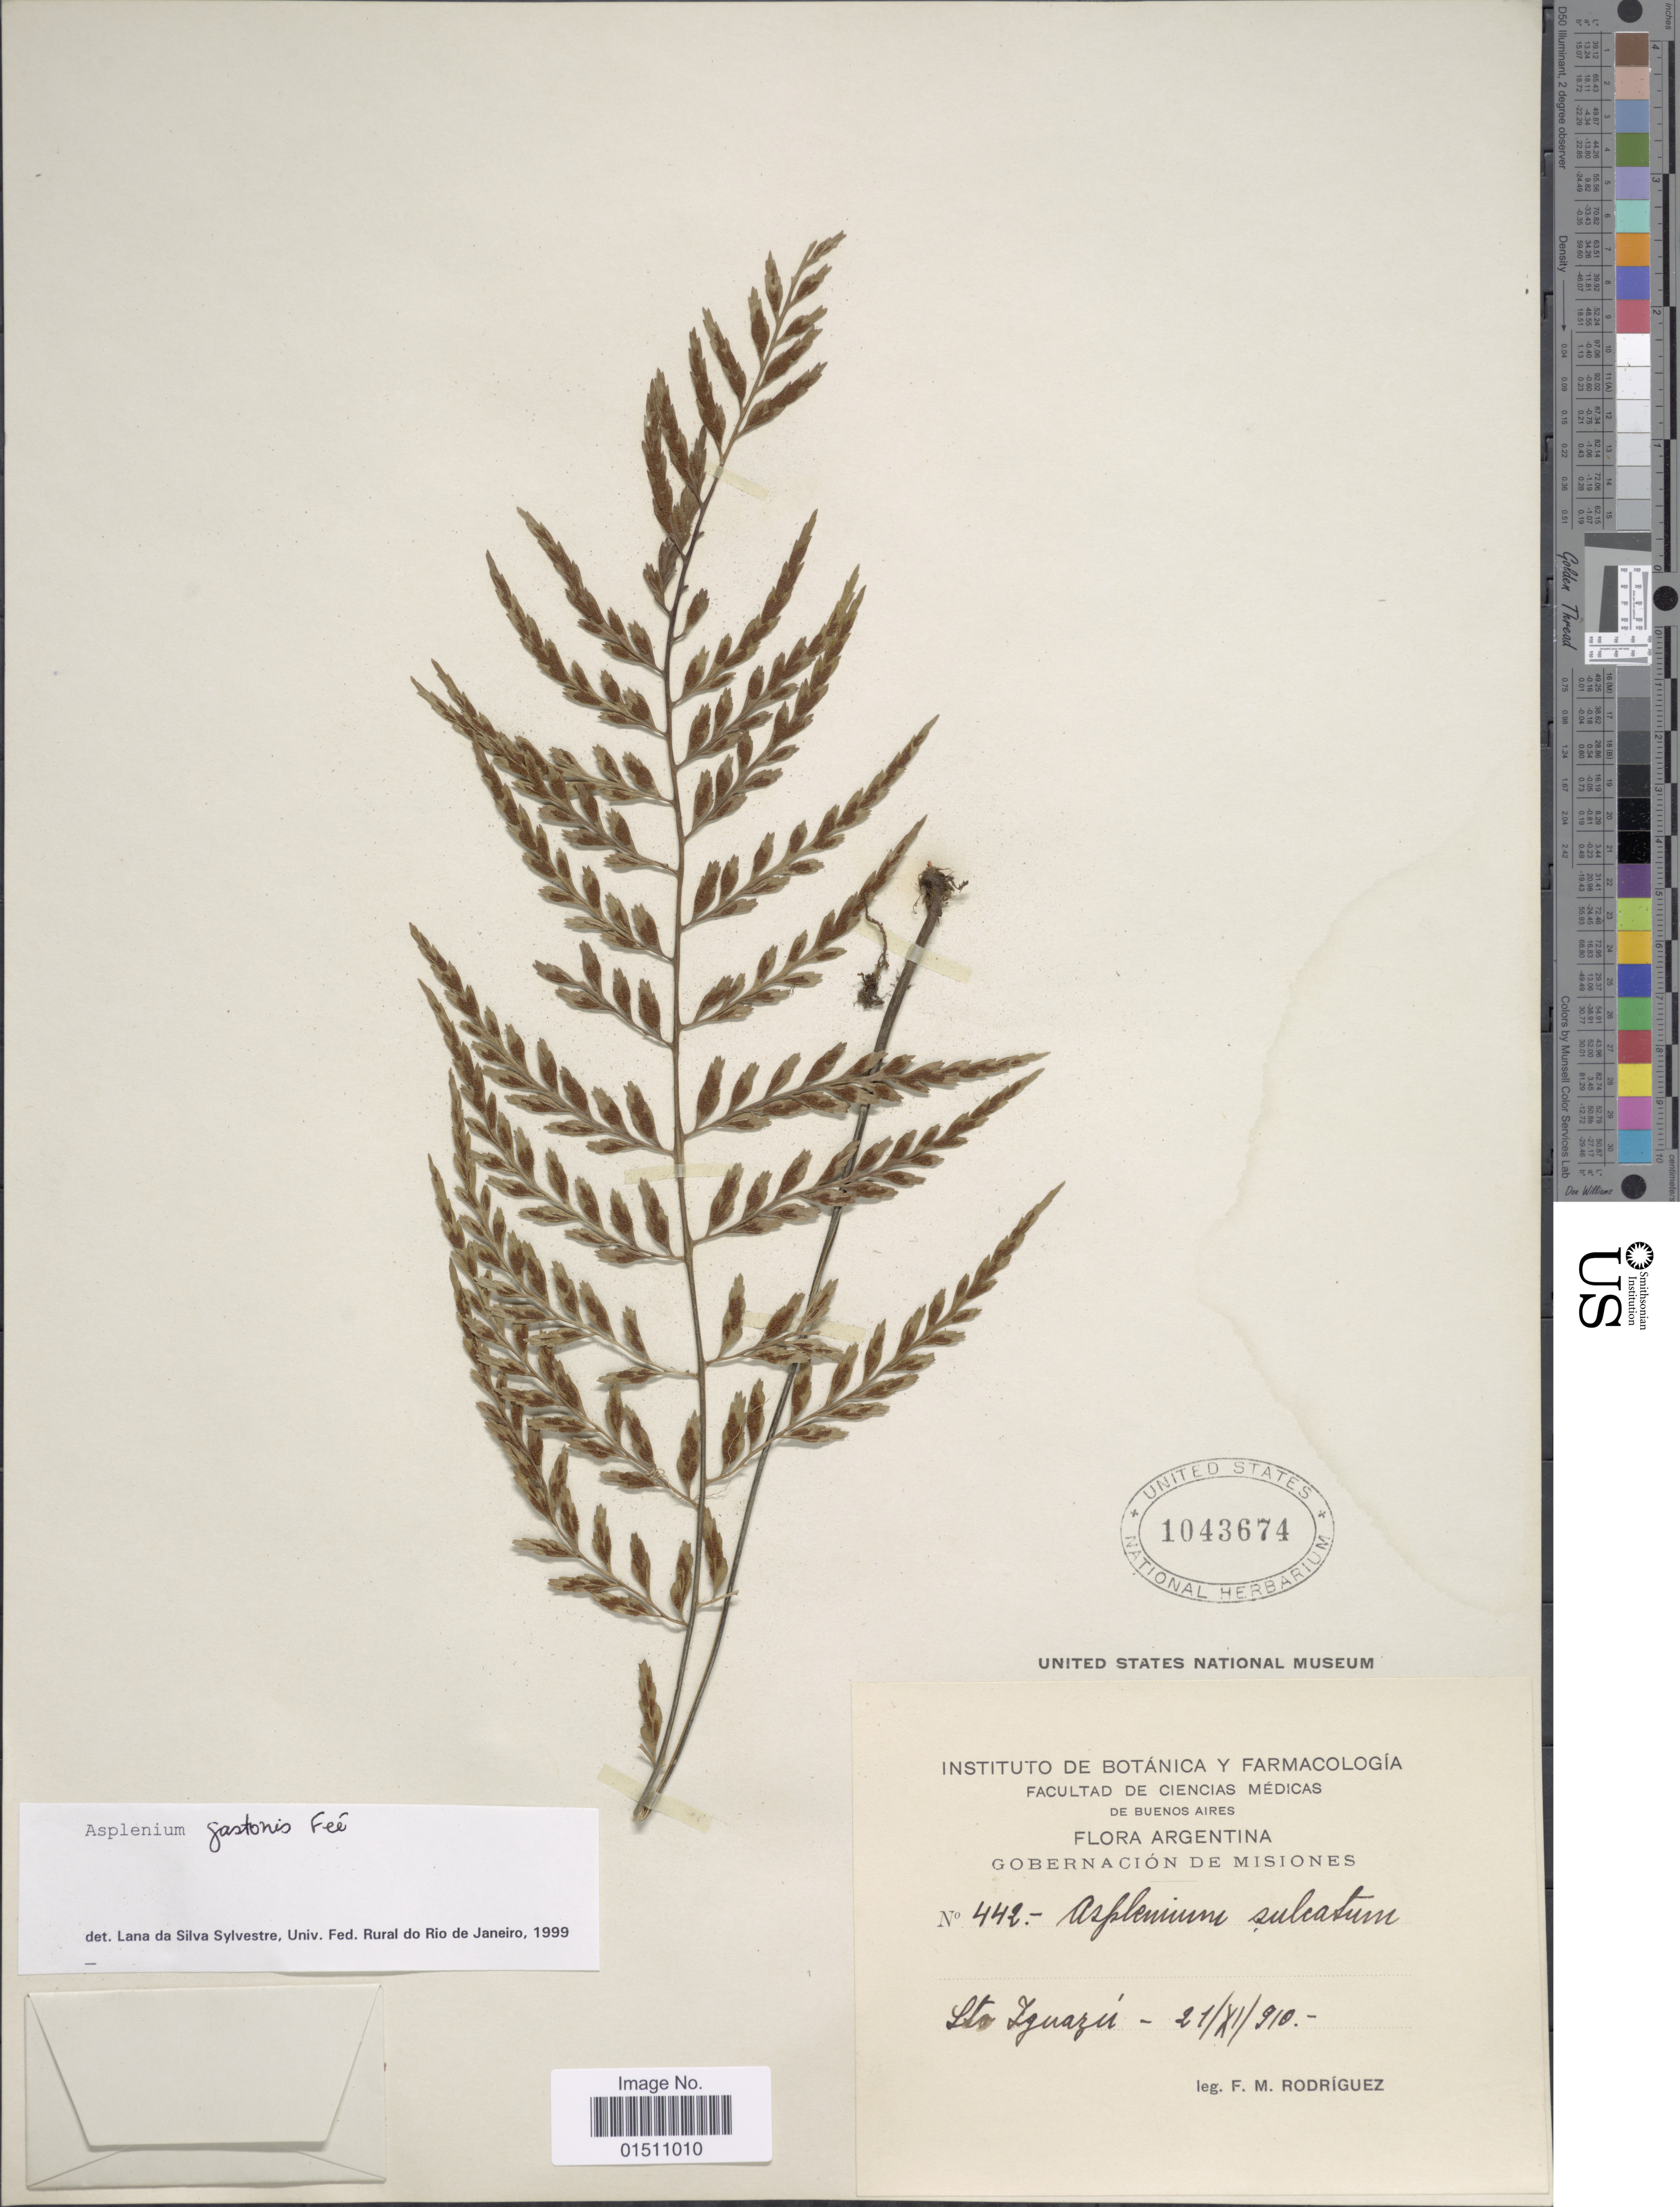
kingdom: Plantae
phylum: Tracheophyta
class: Polypodiopsida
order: Polypodiales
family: Aspleniaceae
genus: Asplenium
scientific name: Asplenium gastonis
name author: Fée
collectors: F. M. Rodriguez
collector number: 442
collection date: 1910-11-21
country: Argentina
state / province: Misiones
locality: Argentina, Gobernacion de Misiones, Sta. Iguazu.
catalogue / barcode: US 1043674